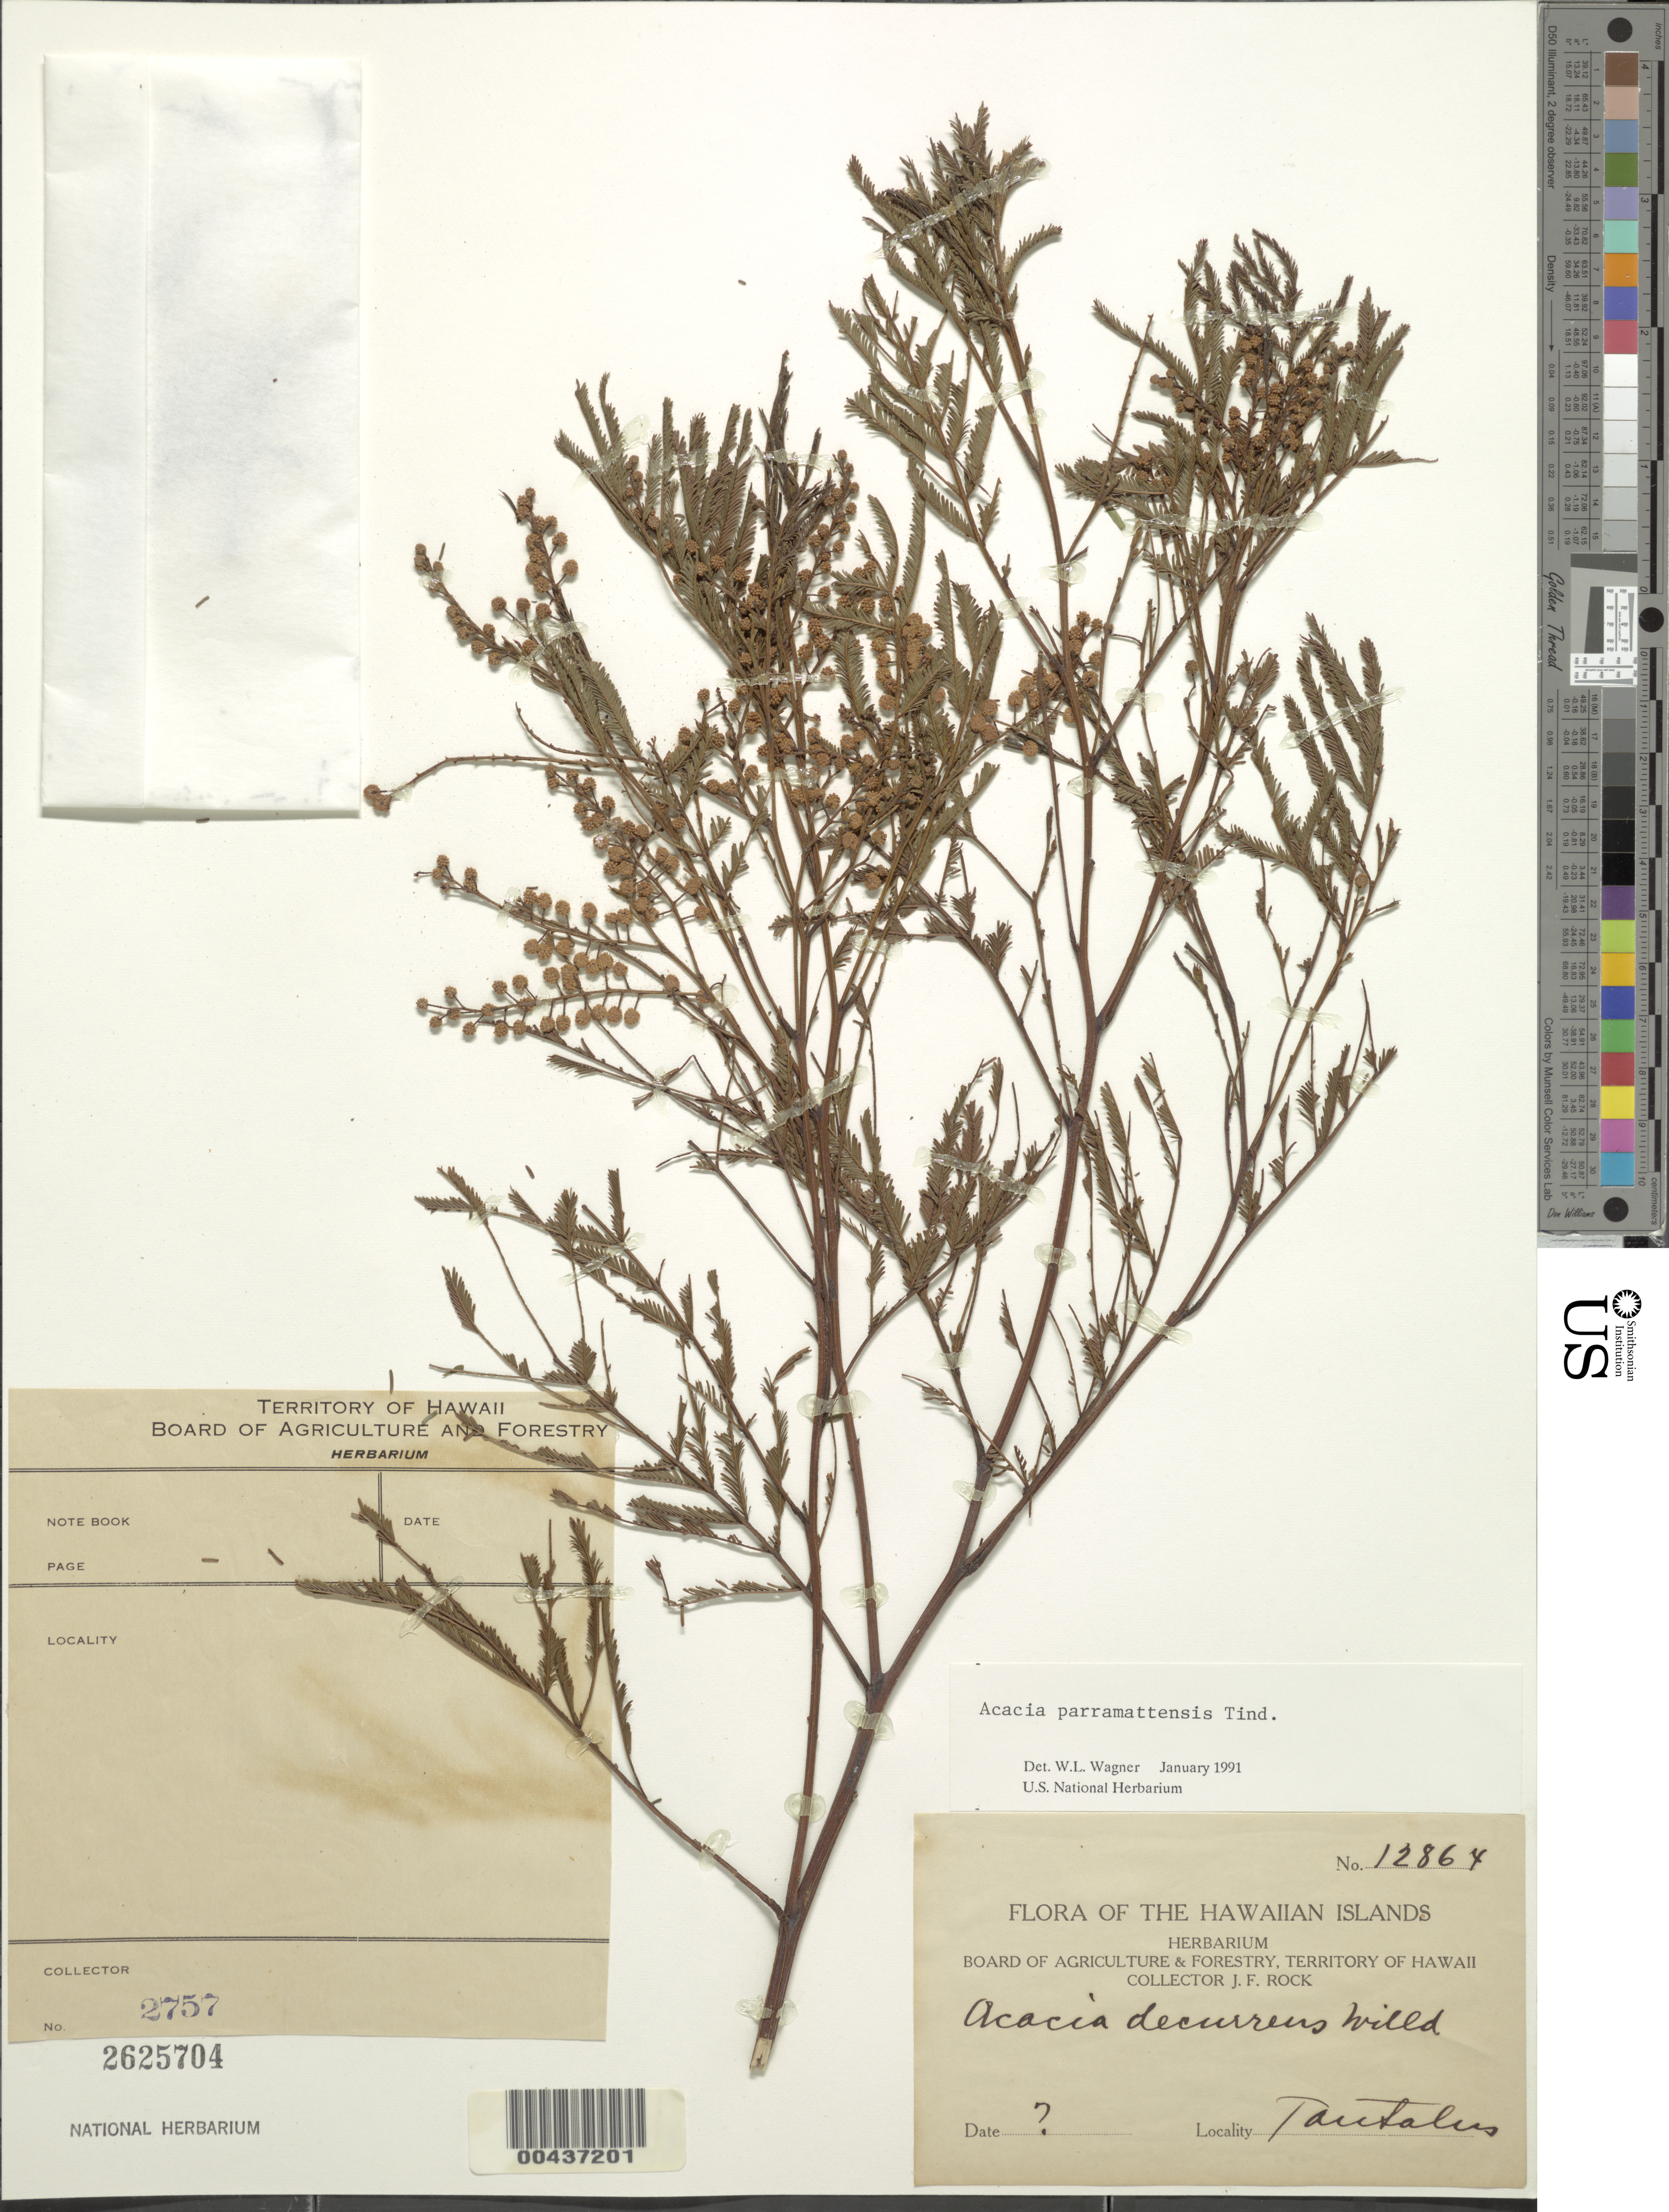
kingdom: Plantae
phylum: Tracheophyta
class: Magnoliopsida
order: Fabales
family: Fabaceae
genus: Acacia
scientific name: Acacia parramattensis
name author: Tindale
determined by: Wagner, W. L., (BOT), Smithsonian Institution - National Museum of Natural History (UNITED STATES)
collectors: J. F. Rock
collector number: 12864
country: United States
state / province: Hawaii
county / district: Honolulu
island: Oahu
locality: Tantalus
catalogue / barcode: US 2625704